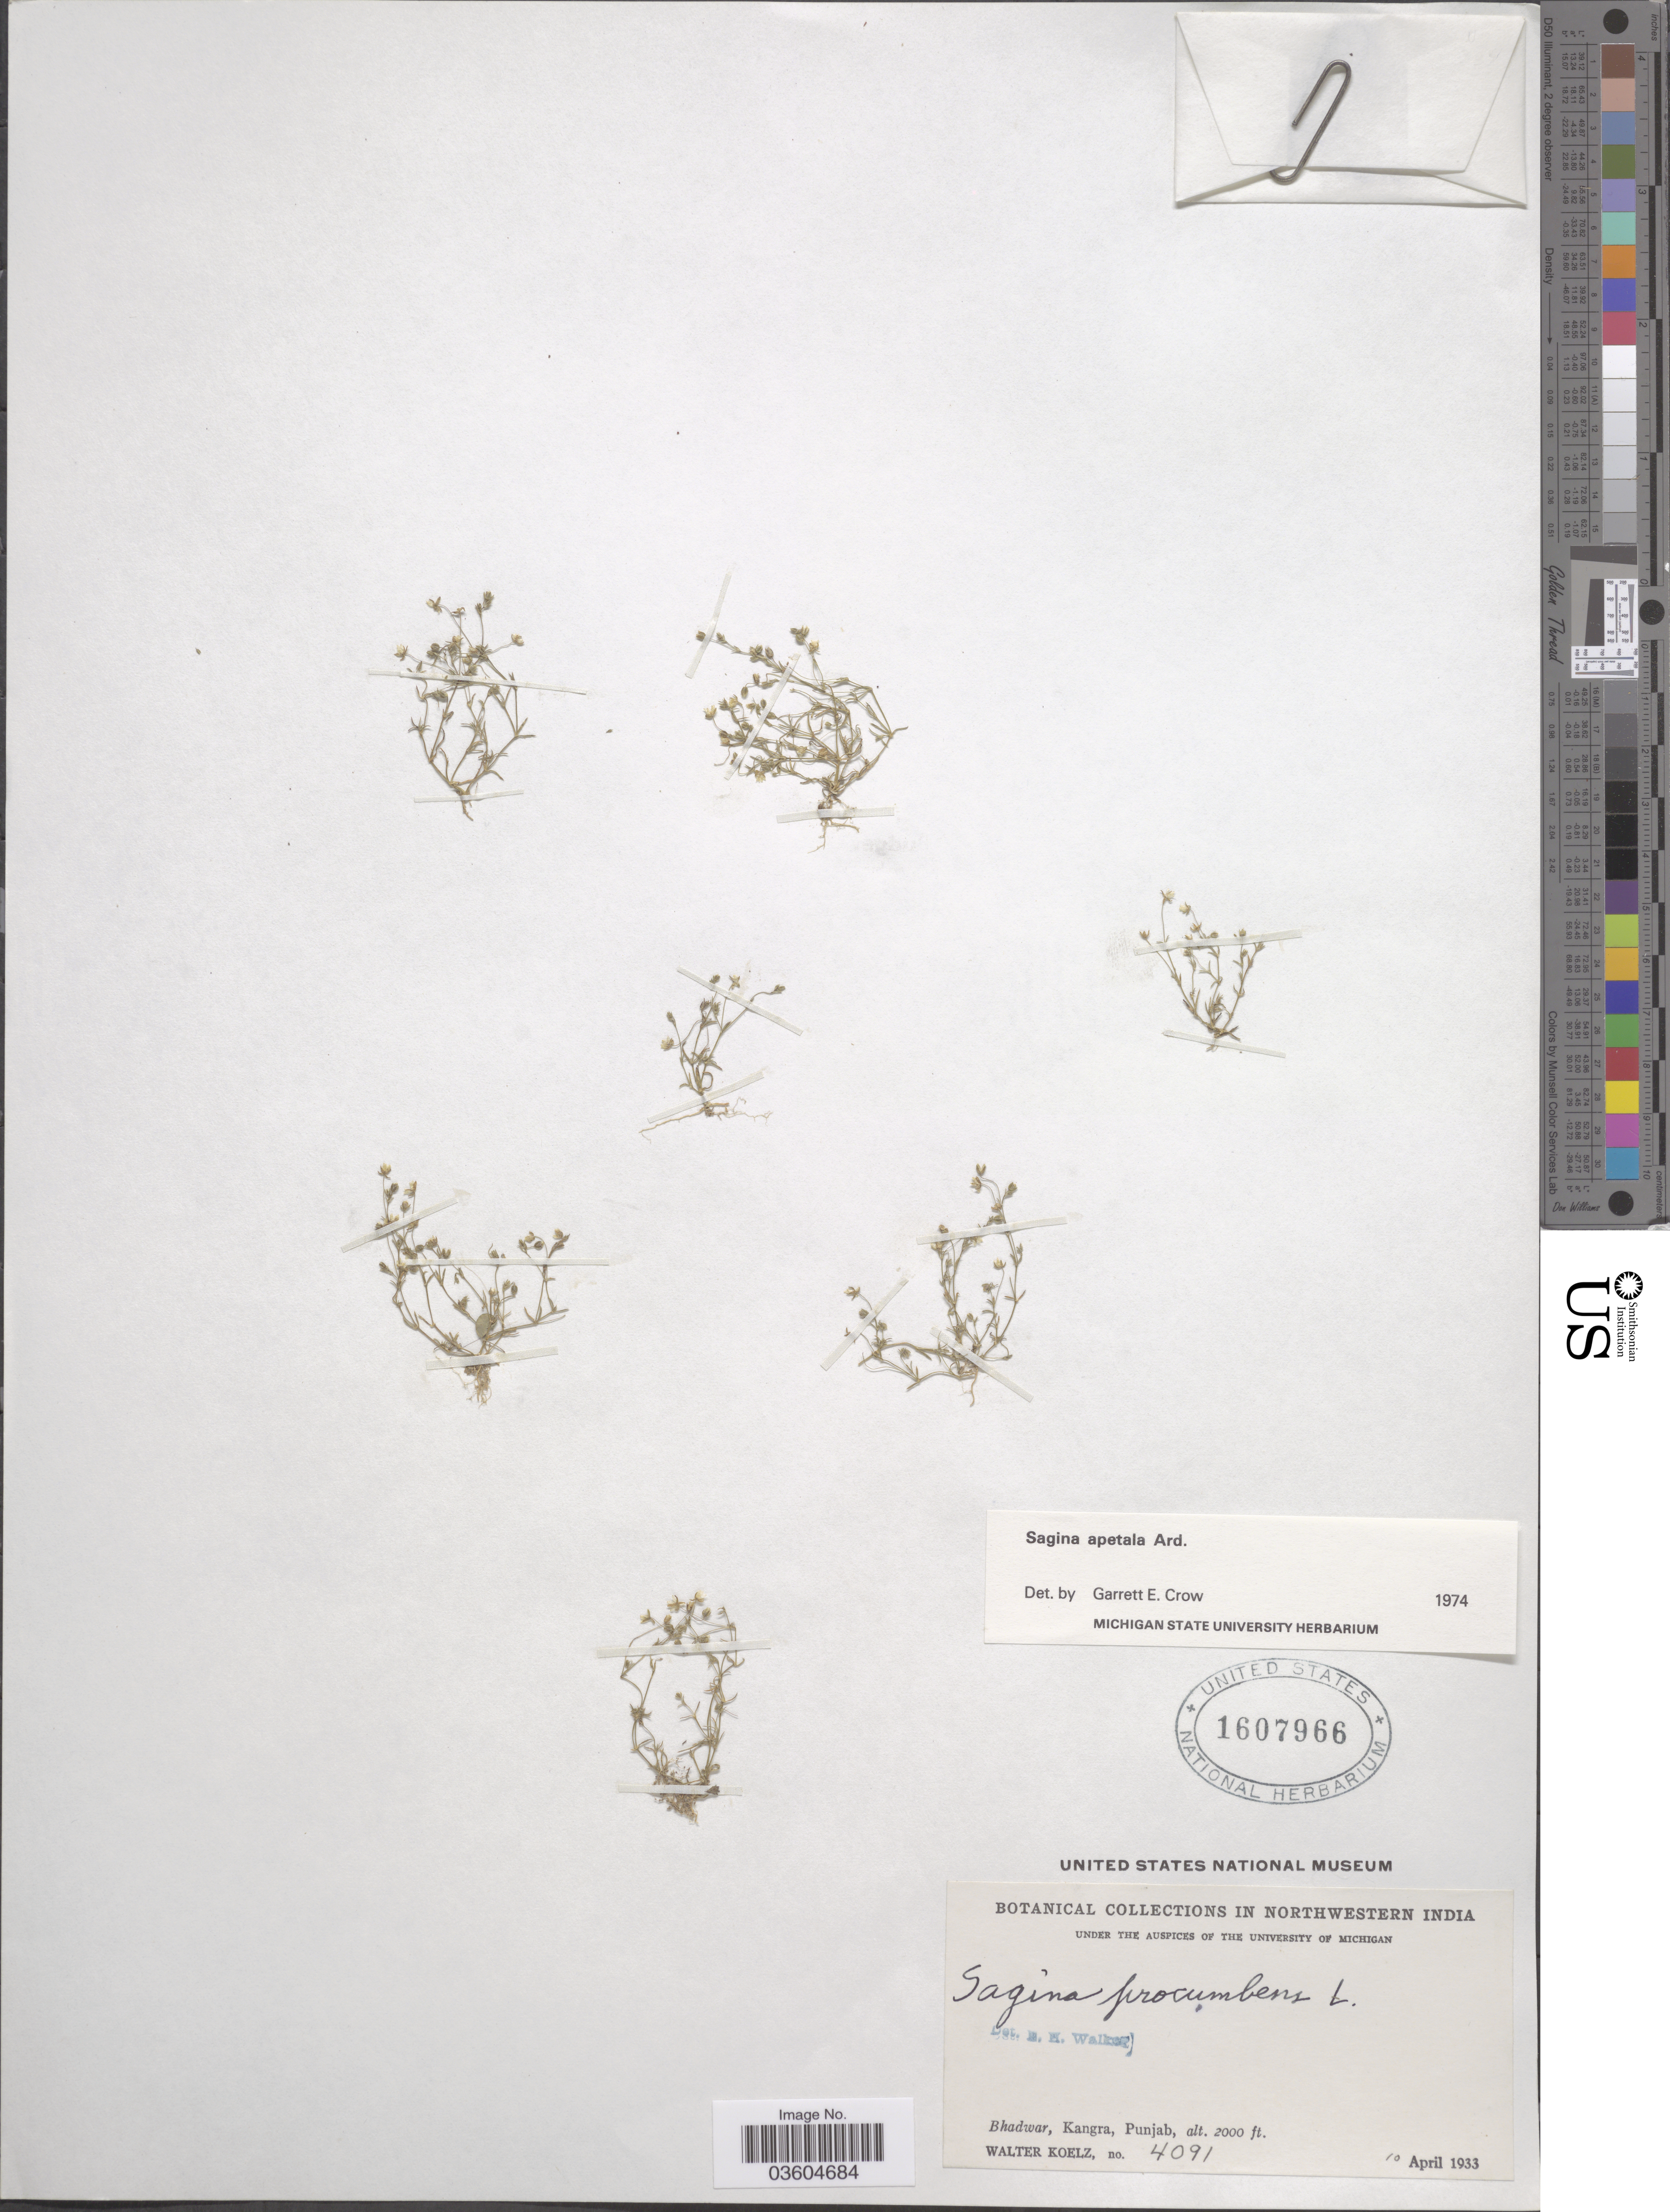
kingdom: Plantae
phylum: Tracheophyta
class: Magnoliopsida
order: Caryophyllales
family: Caryophyllaceae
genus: Sagina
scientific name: Sagina apetala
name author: Ard.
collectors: W. N. Koelz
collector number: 4091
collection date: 1933-04-10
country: India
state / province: Himachal Pradesh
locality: Northwestern India. Bhadwar, Kangra.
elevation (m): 61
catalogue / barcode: US 1607966